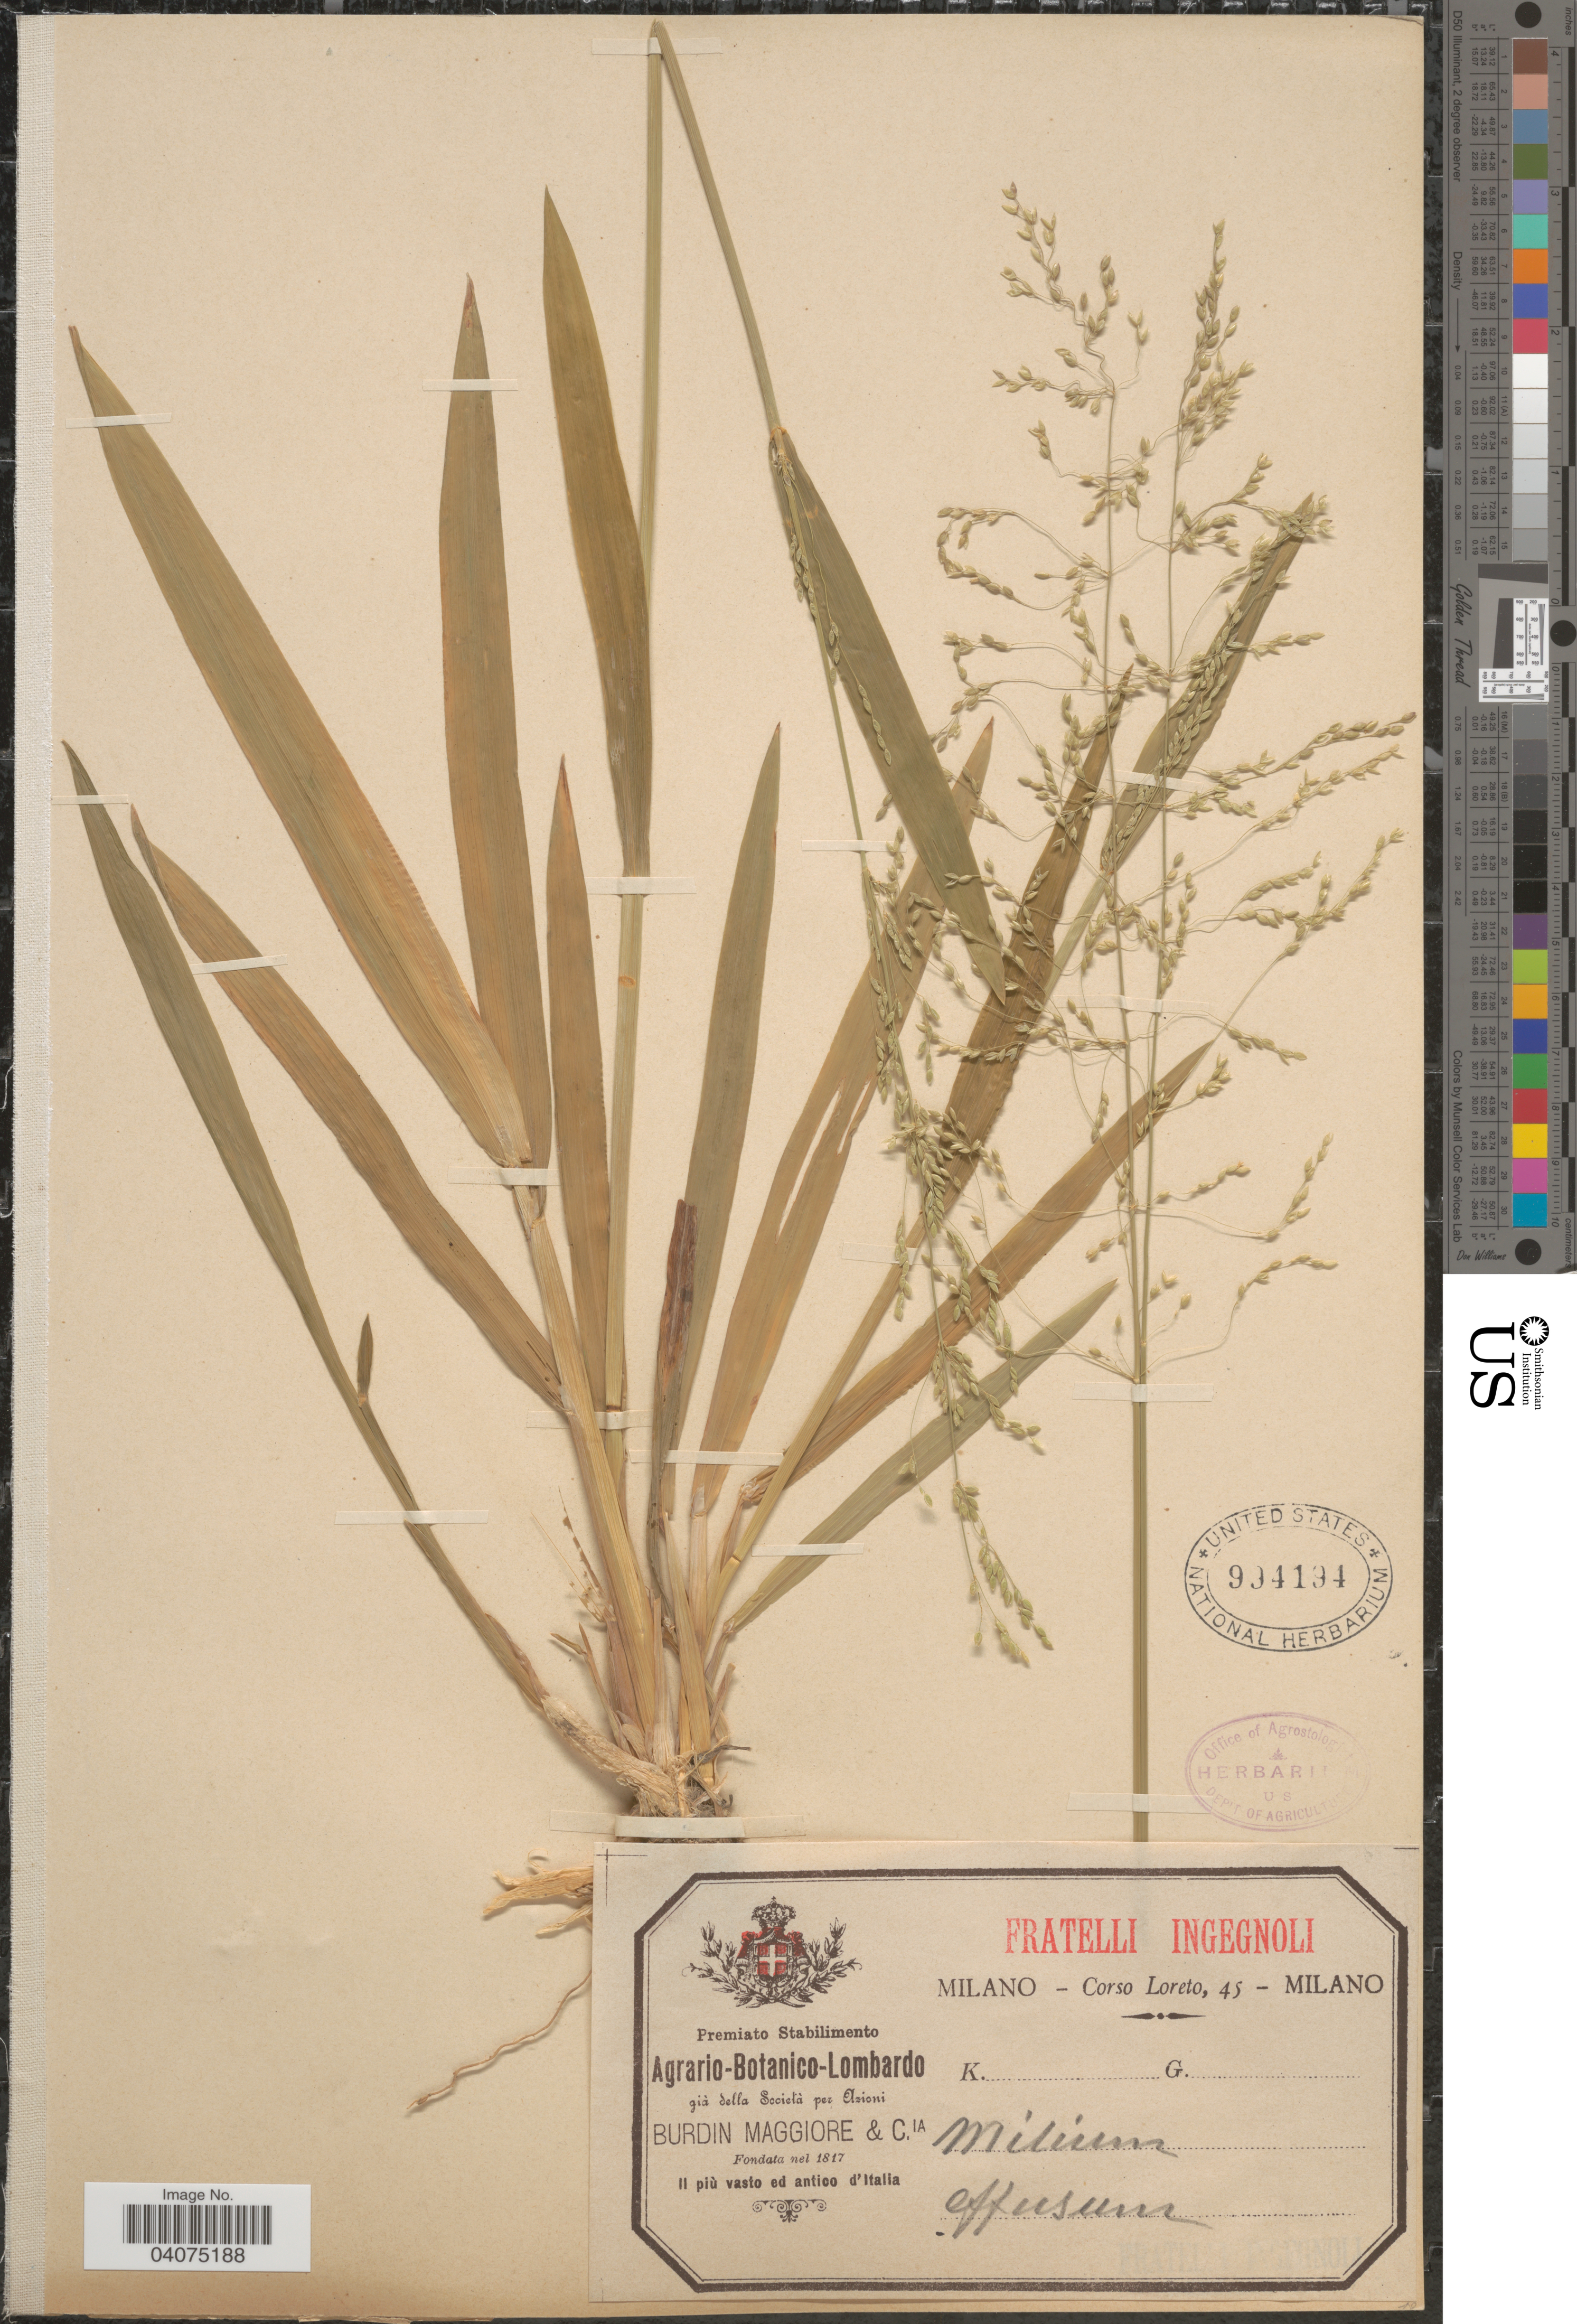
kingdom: Plantae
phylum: Tracheophyta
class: Liliopsida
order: Poales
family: Poaceae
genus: Milium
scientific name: Milium effusum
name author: L.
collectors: Loreto, C.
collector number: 45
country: Italy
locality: Il più vasto ed antico d'Italia.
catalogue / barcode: US 994194